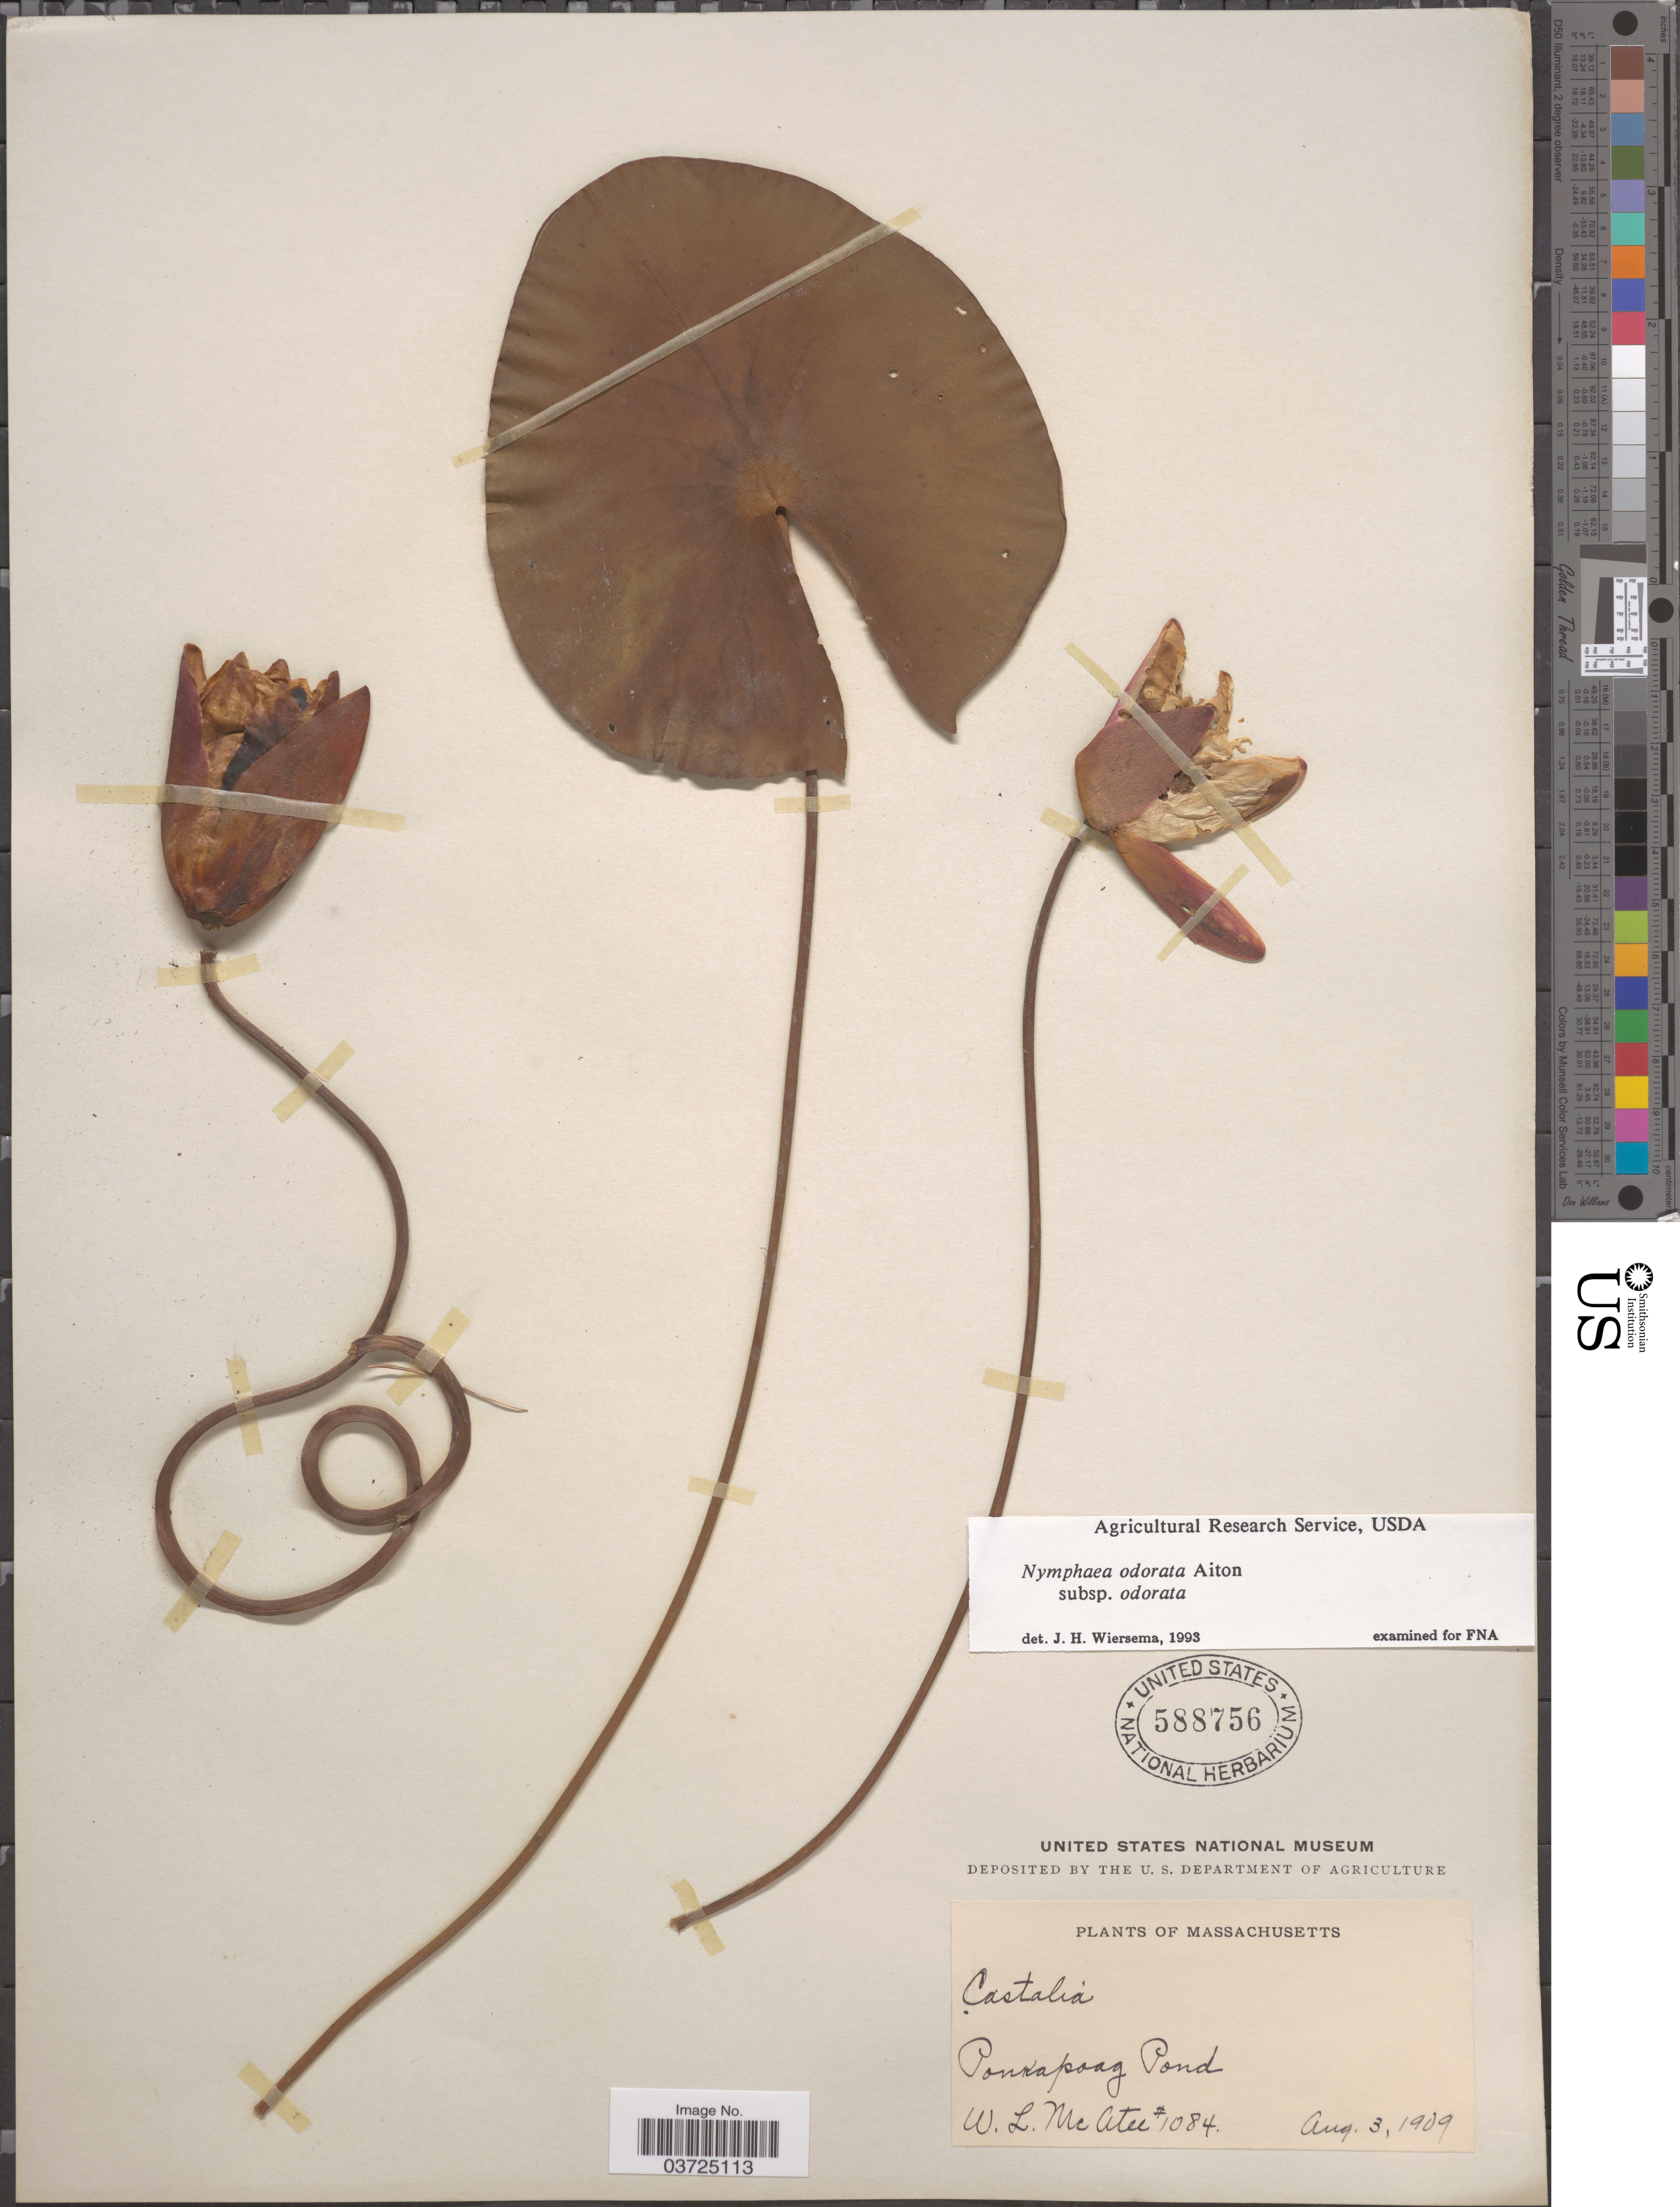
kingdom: Plantae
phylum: Tracheophyta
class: Magnoliopsida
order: Nymphaeales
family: Nymphaeaceae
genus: Nymphaea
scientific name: Nymphaea odorata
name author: Aiton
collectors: W. McAtee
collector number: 1084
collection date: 1909-08-03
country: United States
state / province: Massachusetts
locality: Ponkapoag Pond.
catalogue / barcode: US 588756